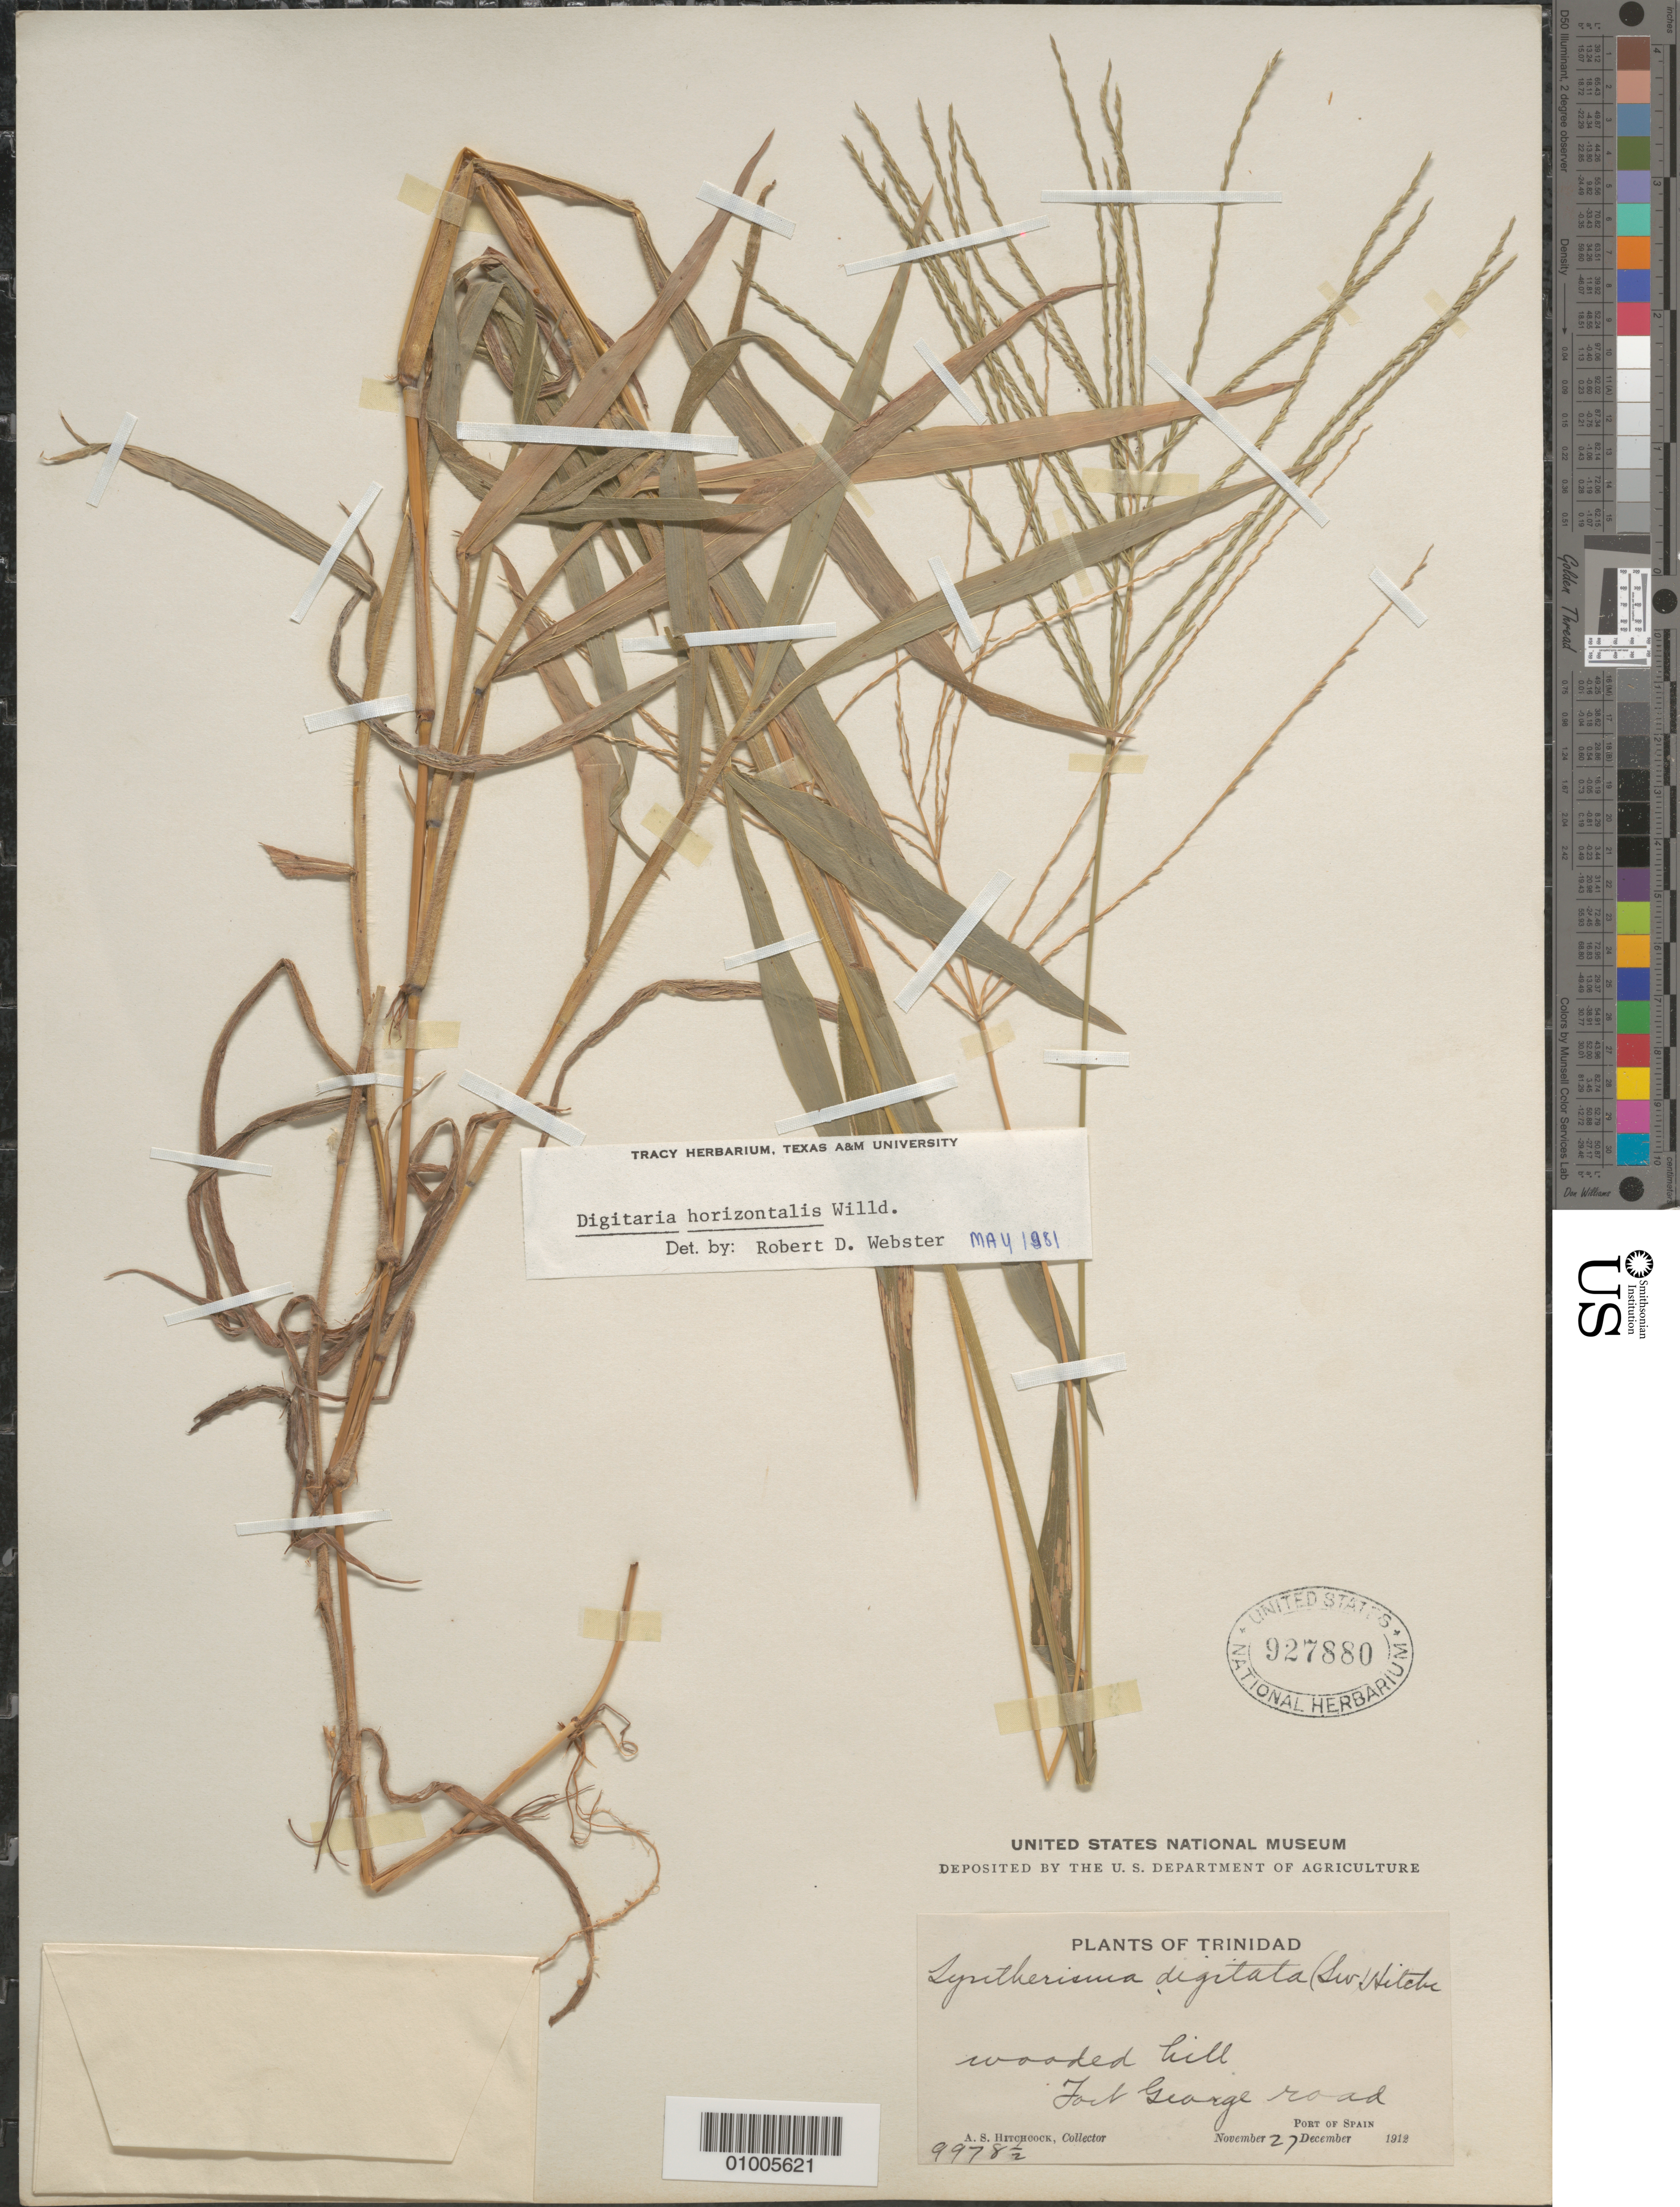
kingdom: Plantae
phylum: Tracheophyta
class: Liliopsida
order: Poales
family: Poaceae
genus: Digitaria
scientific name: Digitaria horizontalis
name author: Willd.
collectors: A. S. Hitchcock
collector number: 99782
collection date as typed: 27 Nov 1912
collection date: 1912-11-27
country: Trinidad and Tobago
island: Trinidad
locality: Fork George Road, Wooded hill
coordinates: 0 N, 0 E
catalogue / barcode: US 927880